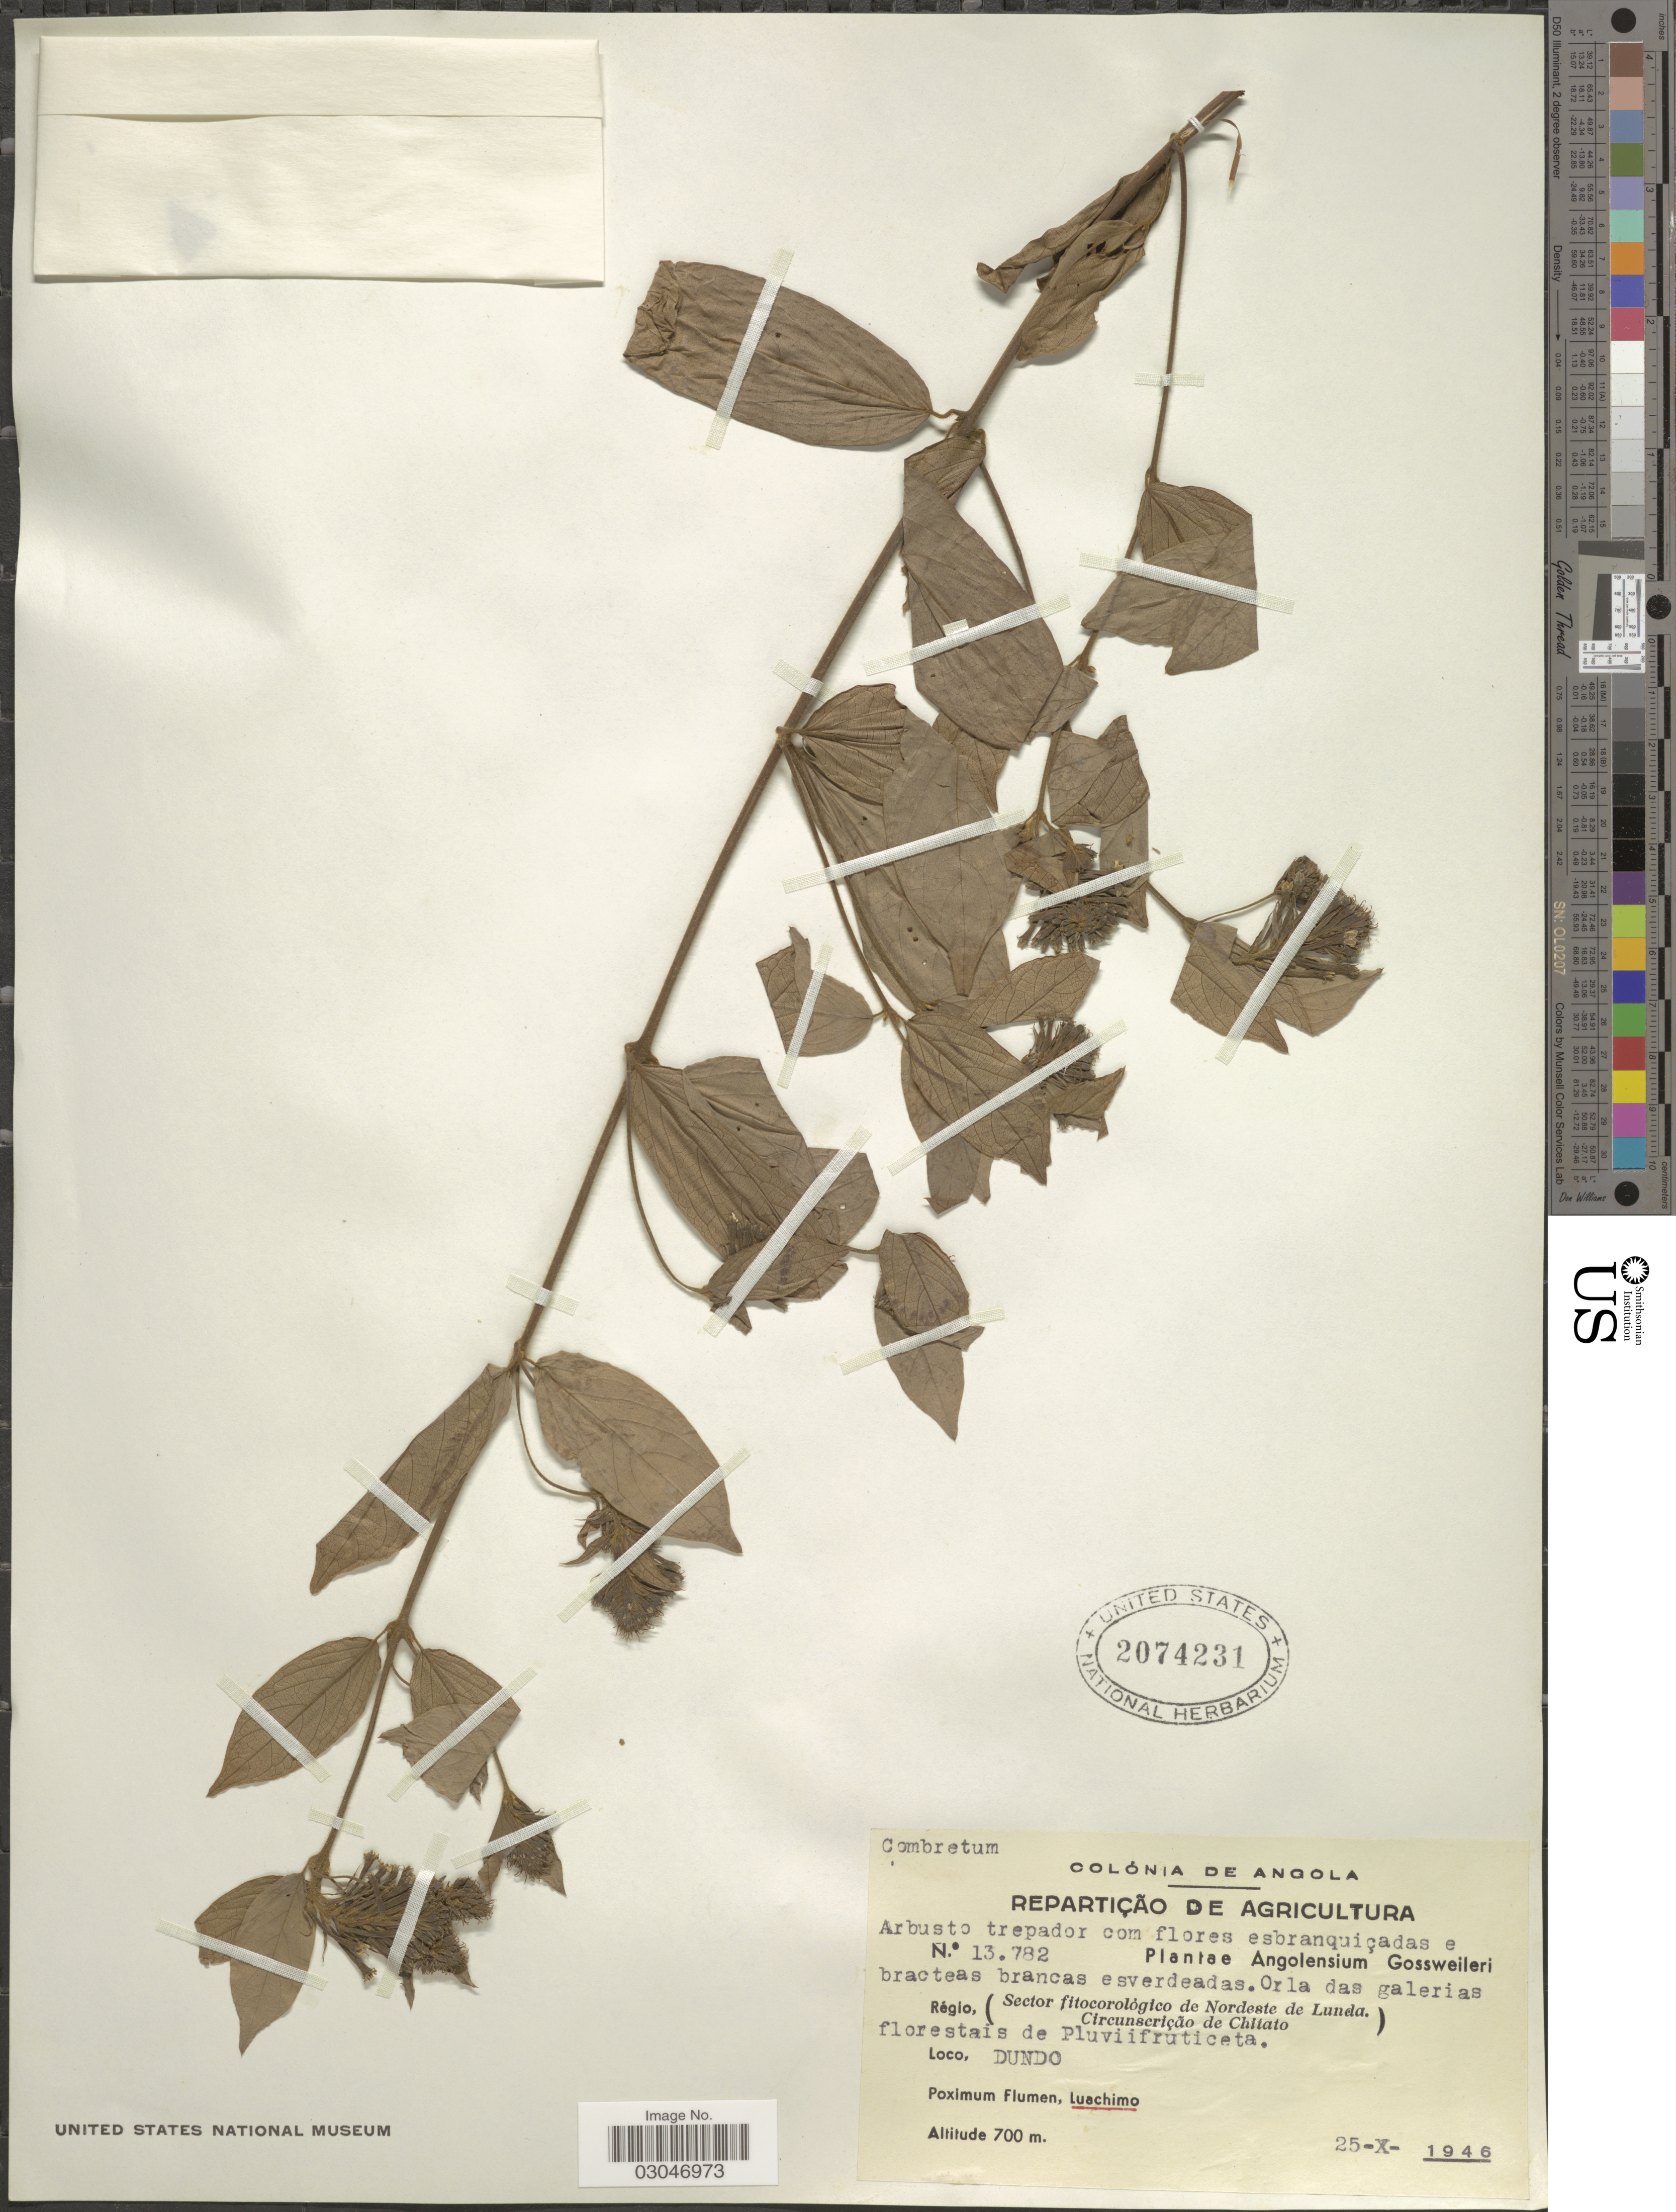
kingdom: Plantae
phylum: Tracheophyta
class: Magnoliopsida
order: Myrtales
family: Combretaceae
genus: Combretum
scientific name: Combretum sp.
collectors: -. Gossweiler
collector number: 13782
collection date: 1946-10-25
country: Angola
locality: Régio, (Sector fitocorológico de Nordeste de Lunda. Cirunscrição de Chitato), Dundo.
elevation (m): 700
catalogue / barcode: US 2074231